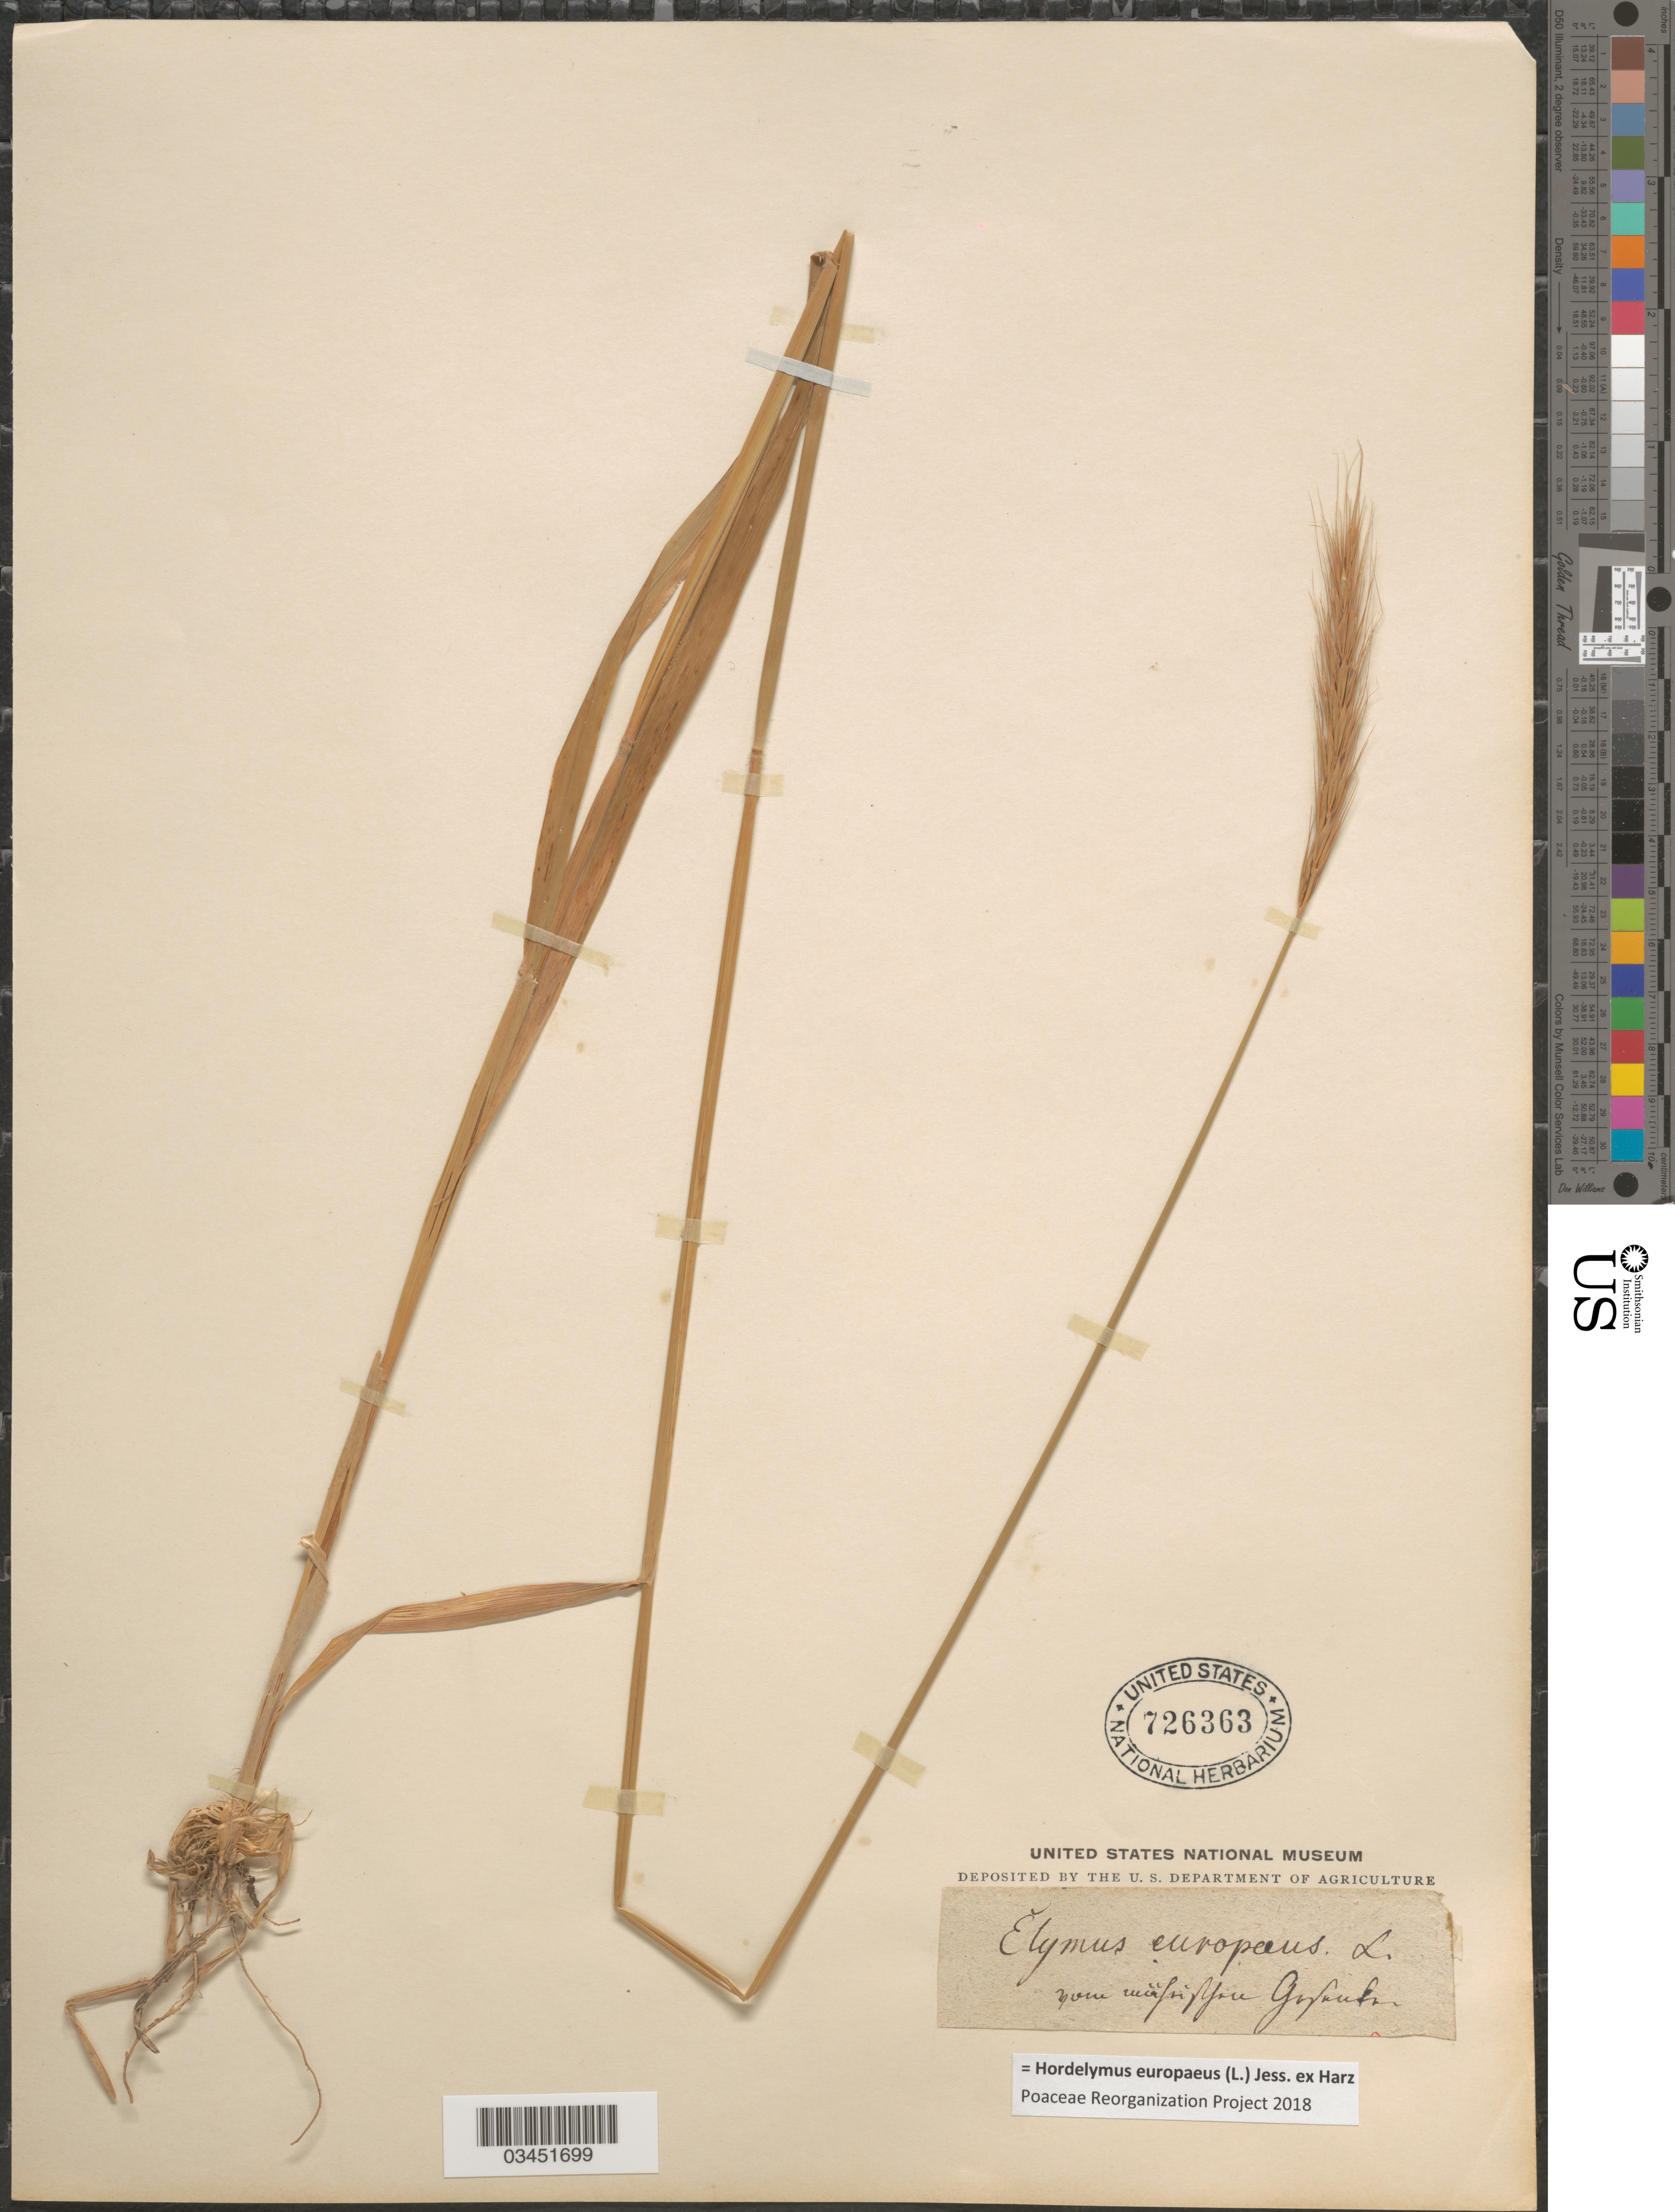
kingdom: Plantae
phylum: Tracheophyta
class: Liliopsida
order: Poales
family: Poaceae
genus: Hordelymus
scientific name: Hordelymus europaeus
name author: (L.) Jess. ex Harz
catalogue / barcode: US 726363